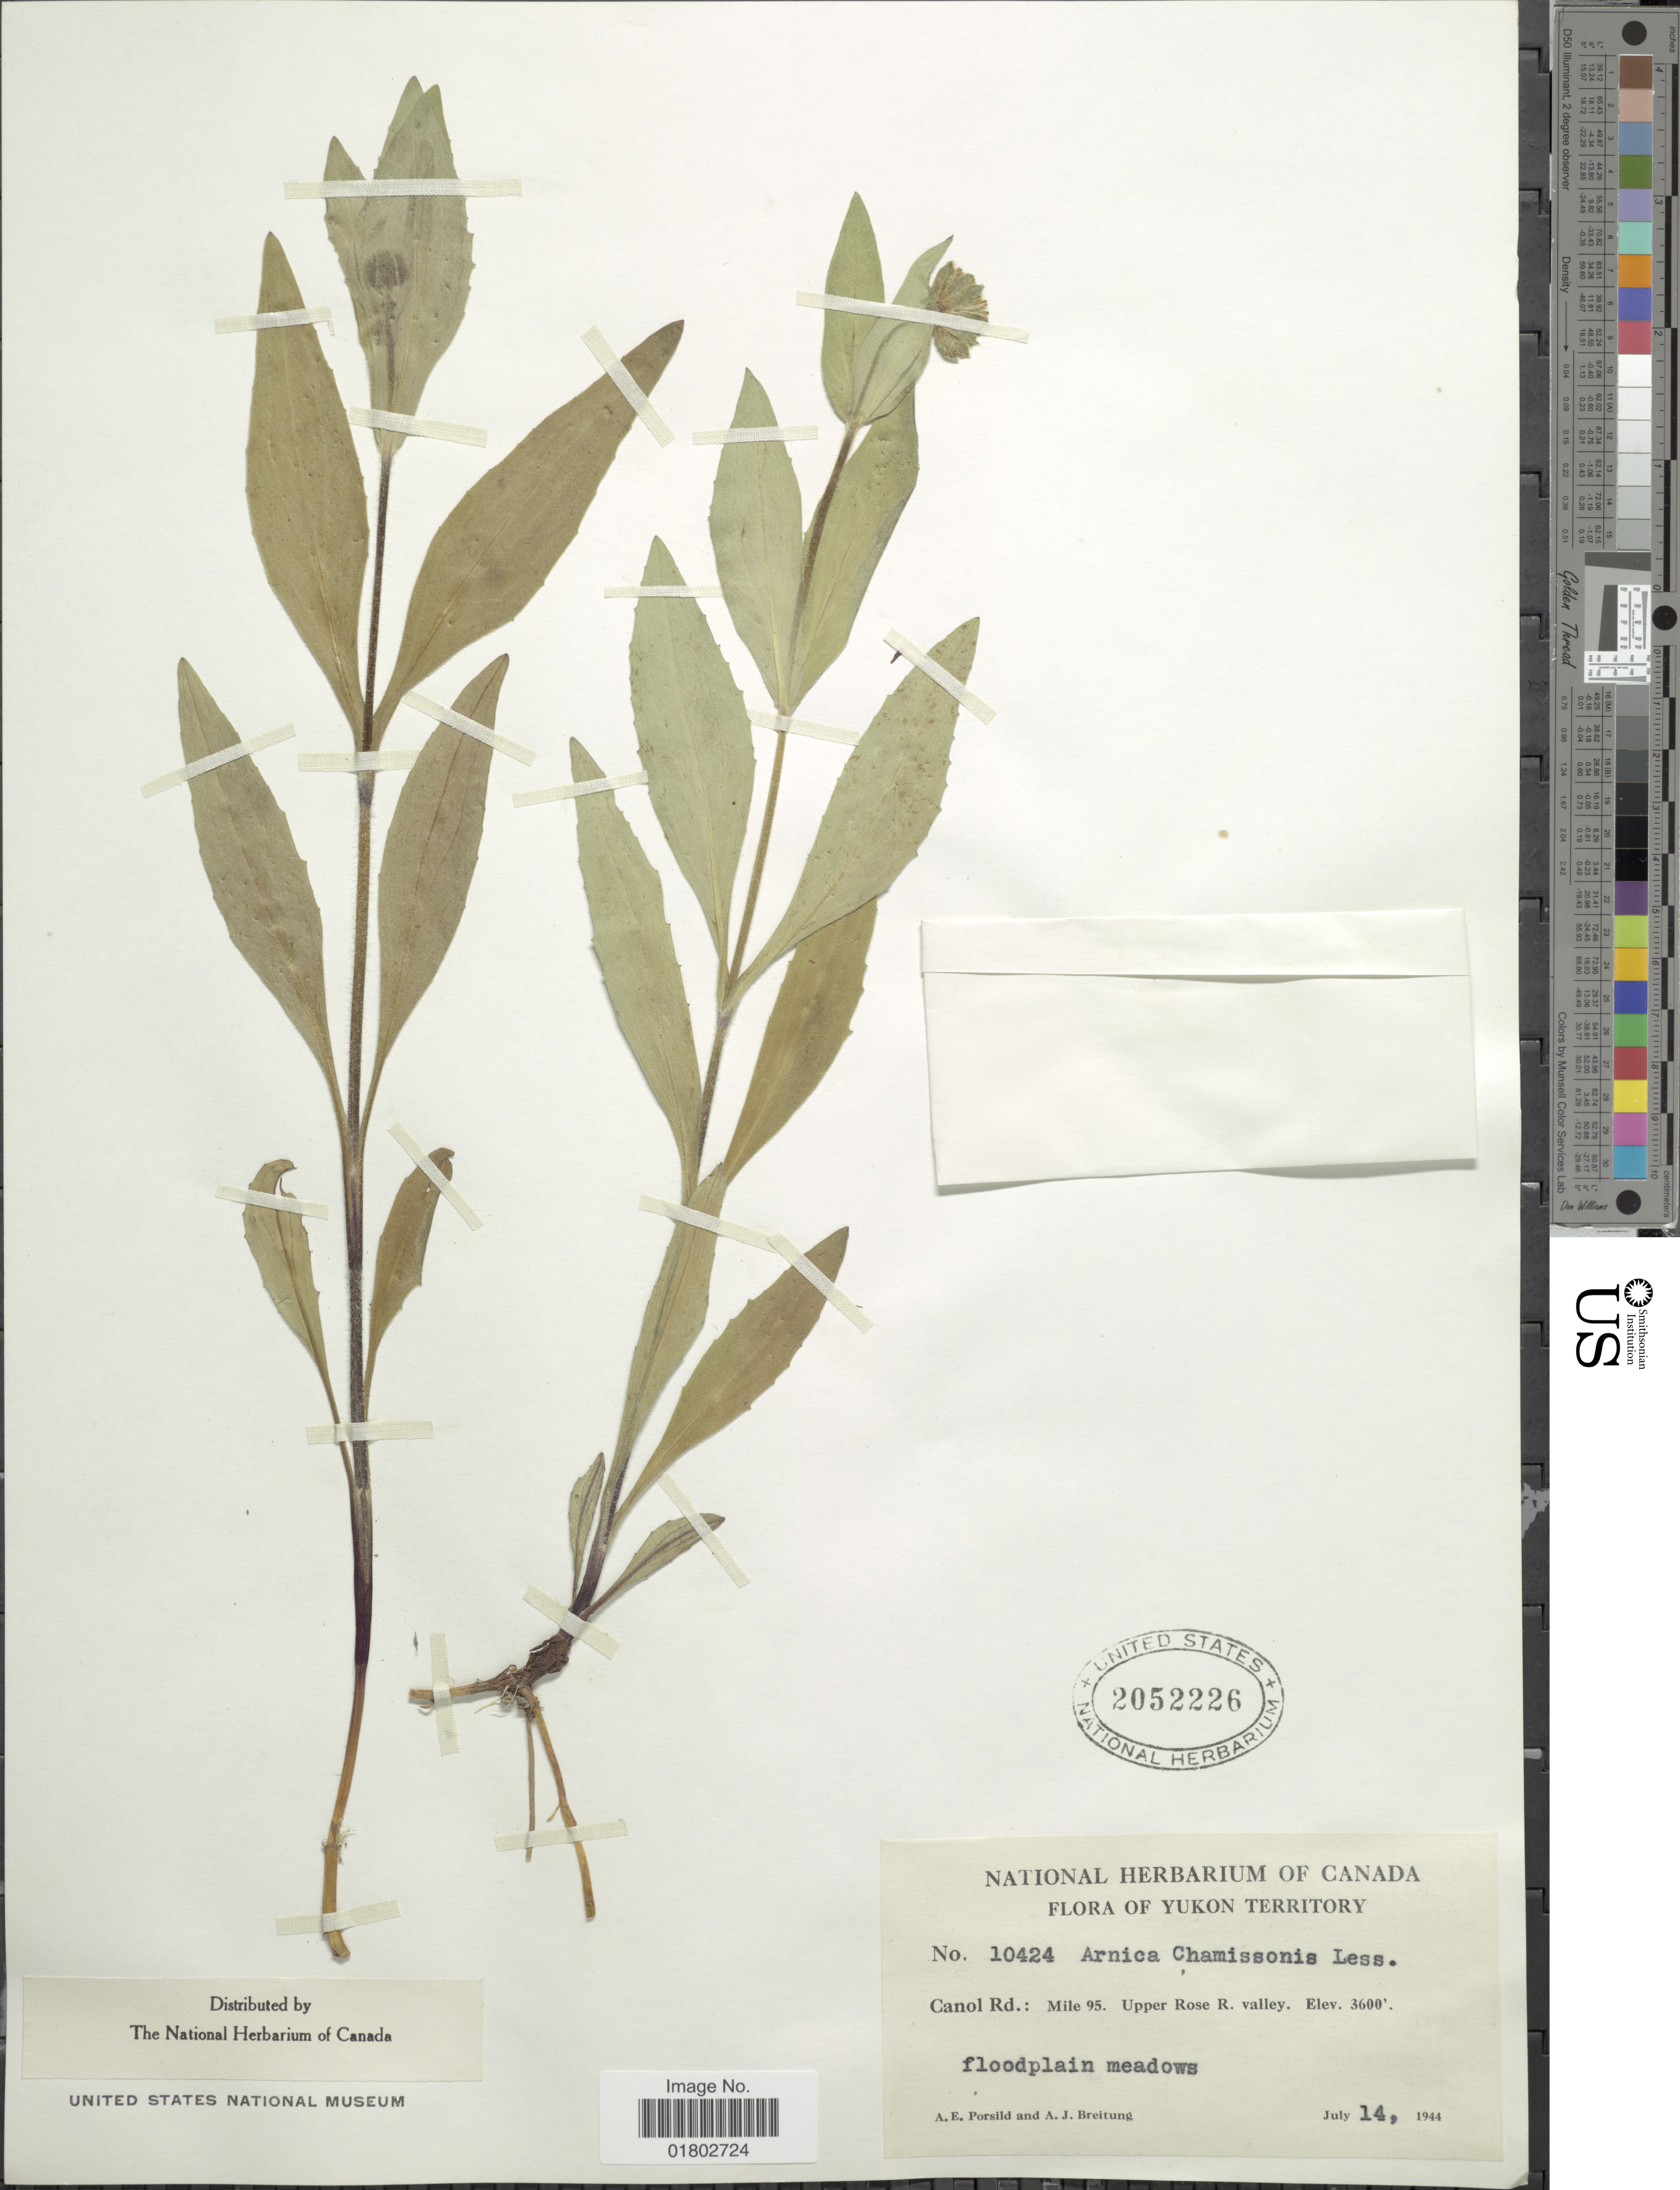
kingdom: Plantae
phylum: Tracheophyta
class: Magnoliopsida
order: Asterales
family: Asteraceae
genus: Arnica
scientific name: Arnica chamissonis subsp. genuina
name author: Maguire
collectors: A. E. Porsild & A. Breitung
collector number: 10424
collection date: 1944-07-14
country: Canada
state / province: Yukon Territory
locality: Canol Rd.: Mile 95. Upper Rose R. valley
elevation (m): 1097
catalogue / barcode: US 2052226